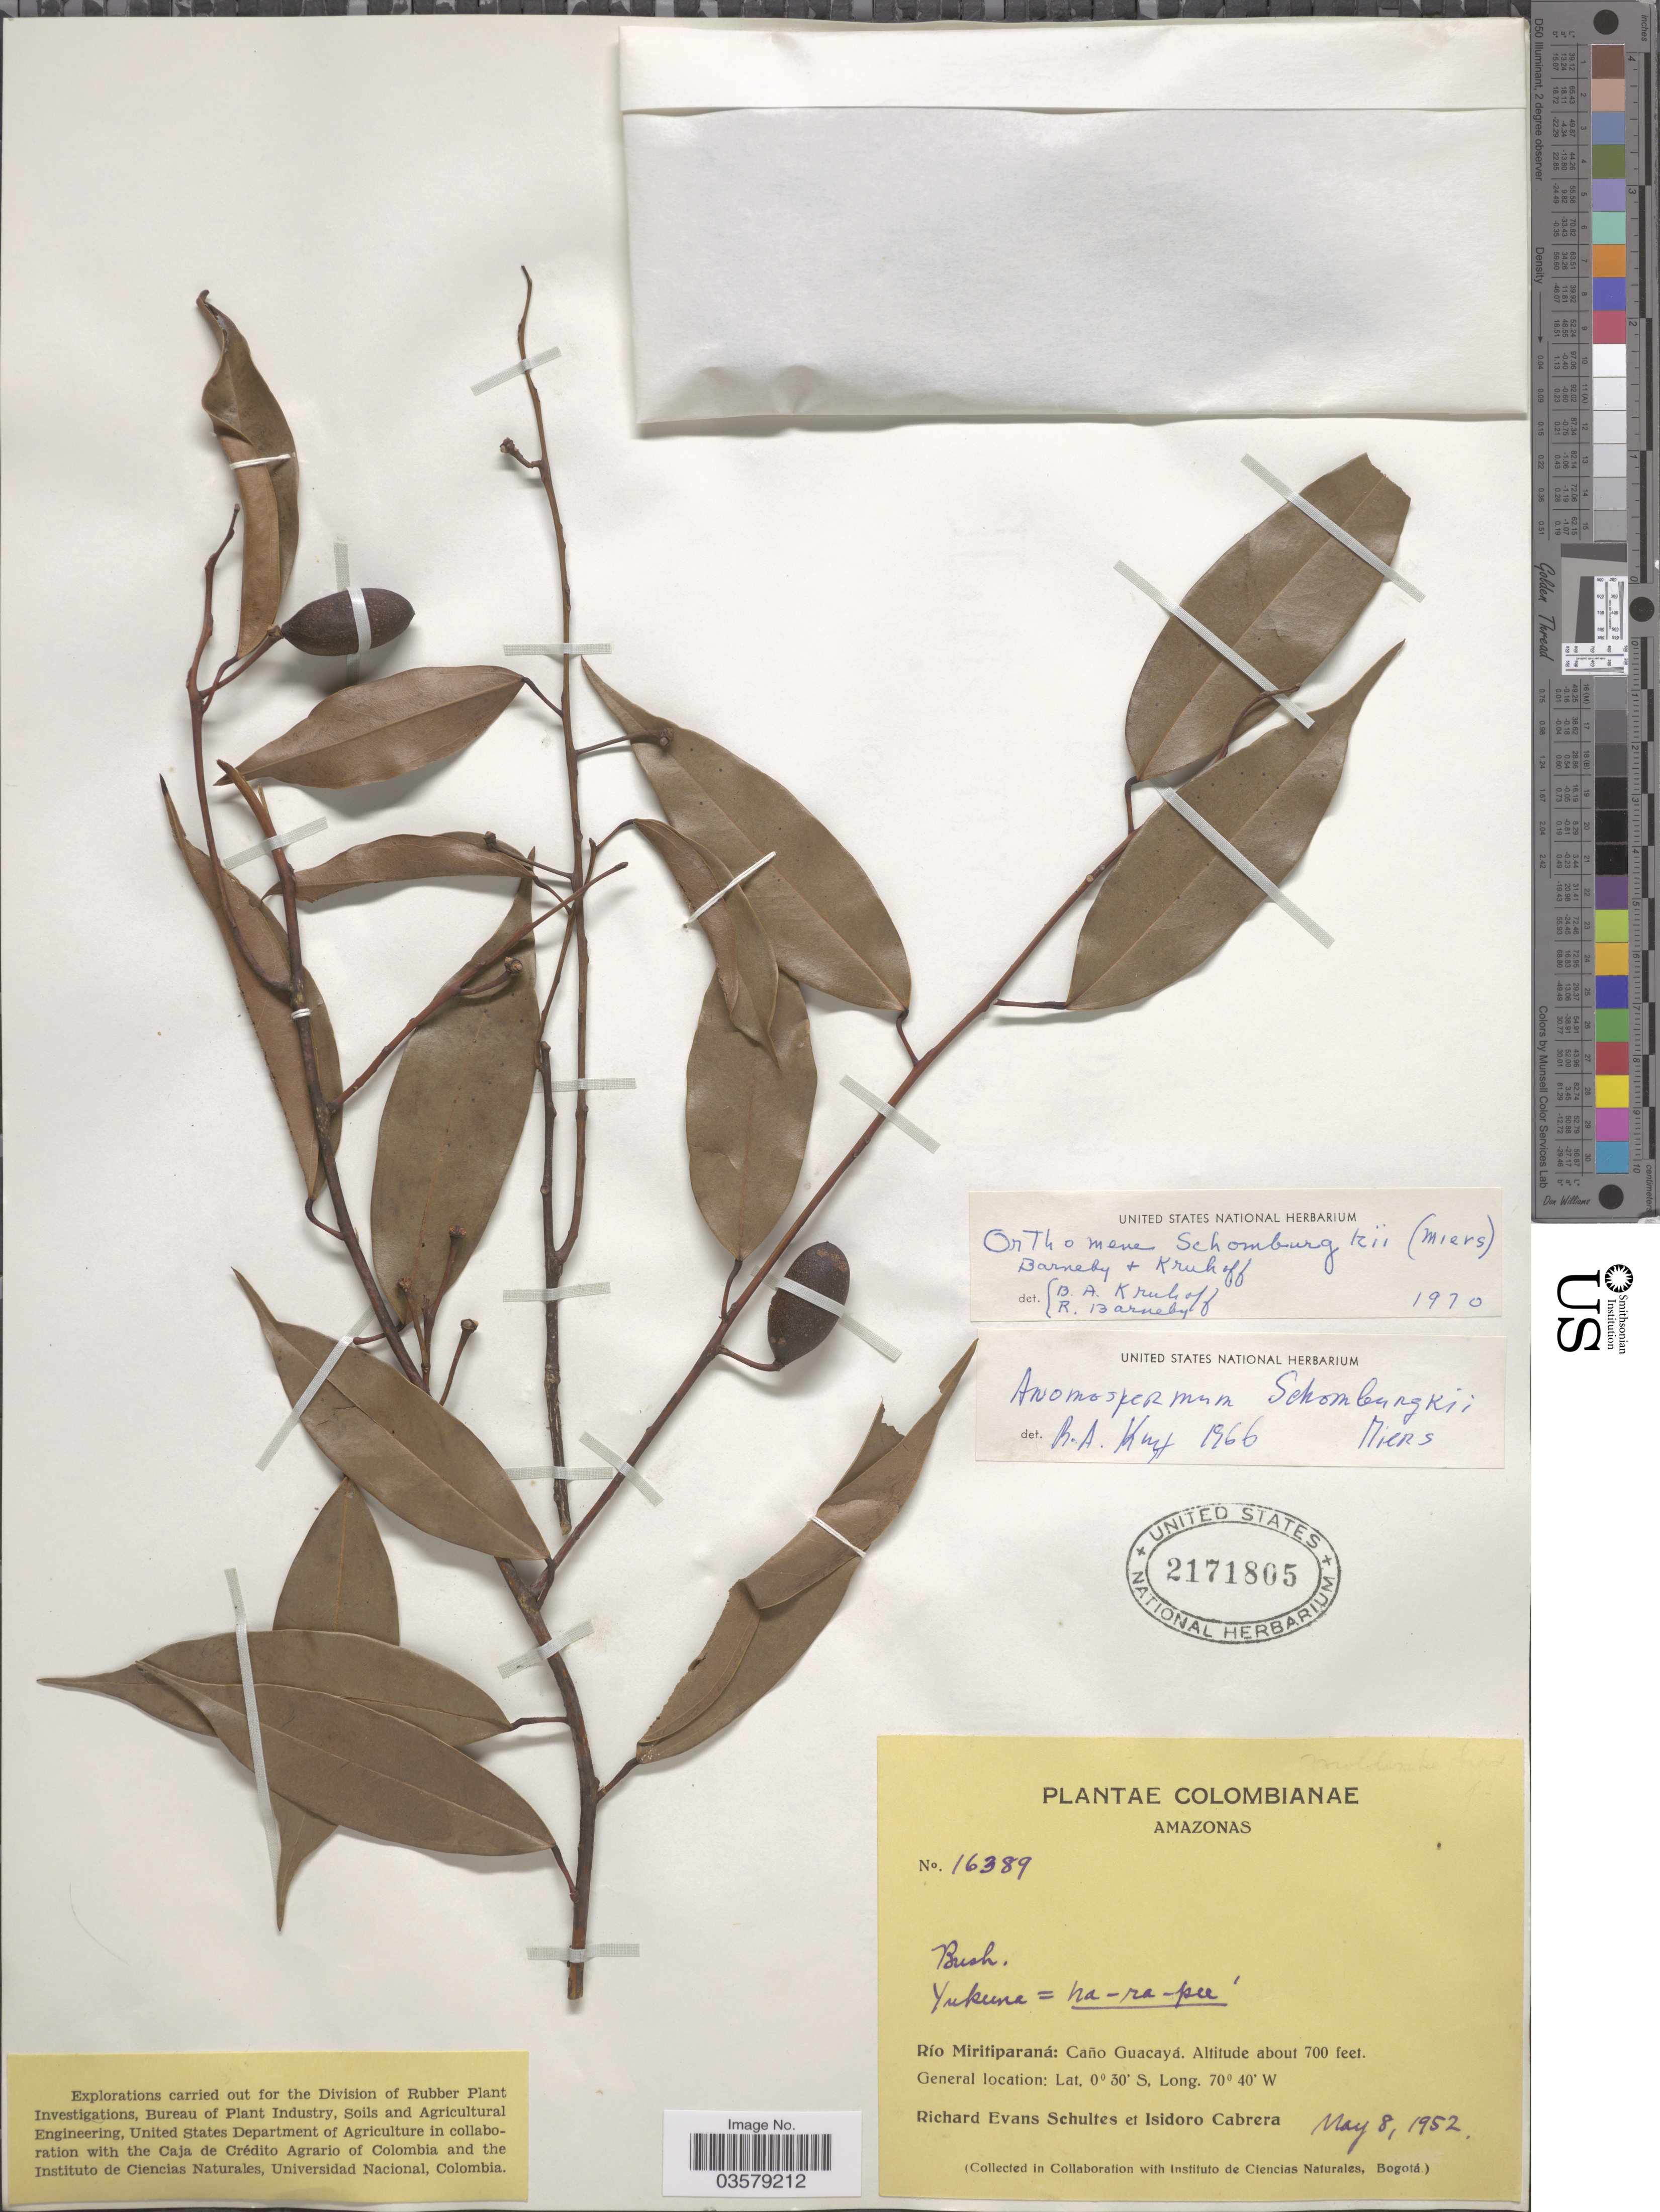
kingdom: Plantae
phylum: Tracheophyta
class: Magnoliopsida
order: Ranunculales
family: Menispermaceae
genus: Anomospermum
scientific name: Anomospermum schomburgkii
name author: Miers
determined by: Strong, Mark T., (BOT), Smithsonian Institution - National Museum of Natural History (UNITED STATES)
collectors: R. E. Schultes & I. Cabrera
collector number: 16389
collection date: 1952-05-08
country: Colombia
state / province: Amazônas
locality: Río Miritiparaná: Caño Guacayá.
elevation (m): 213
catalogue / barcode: US 2171805